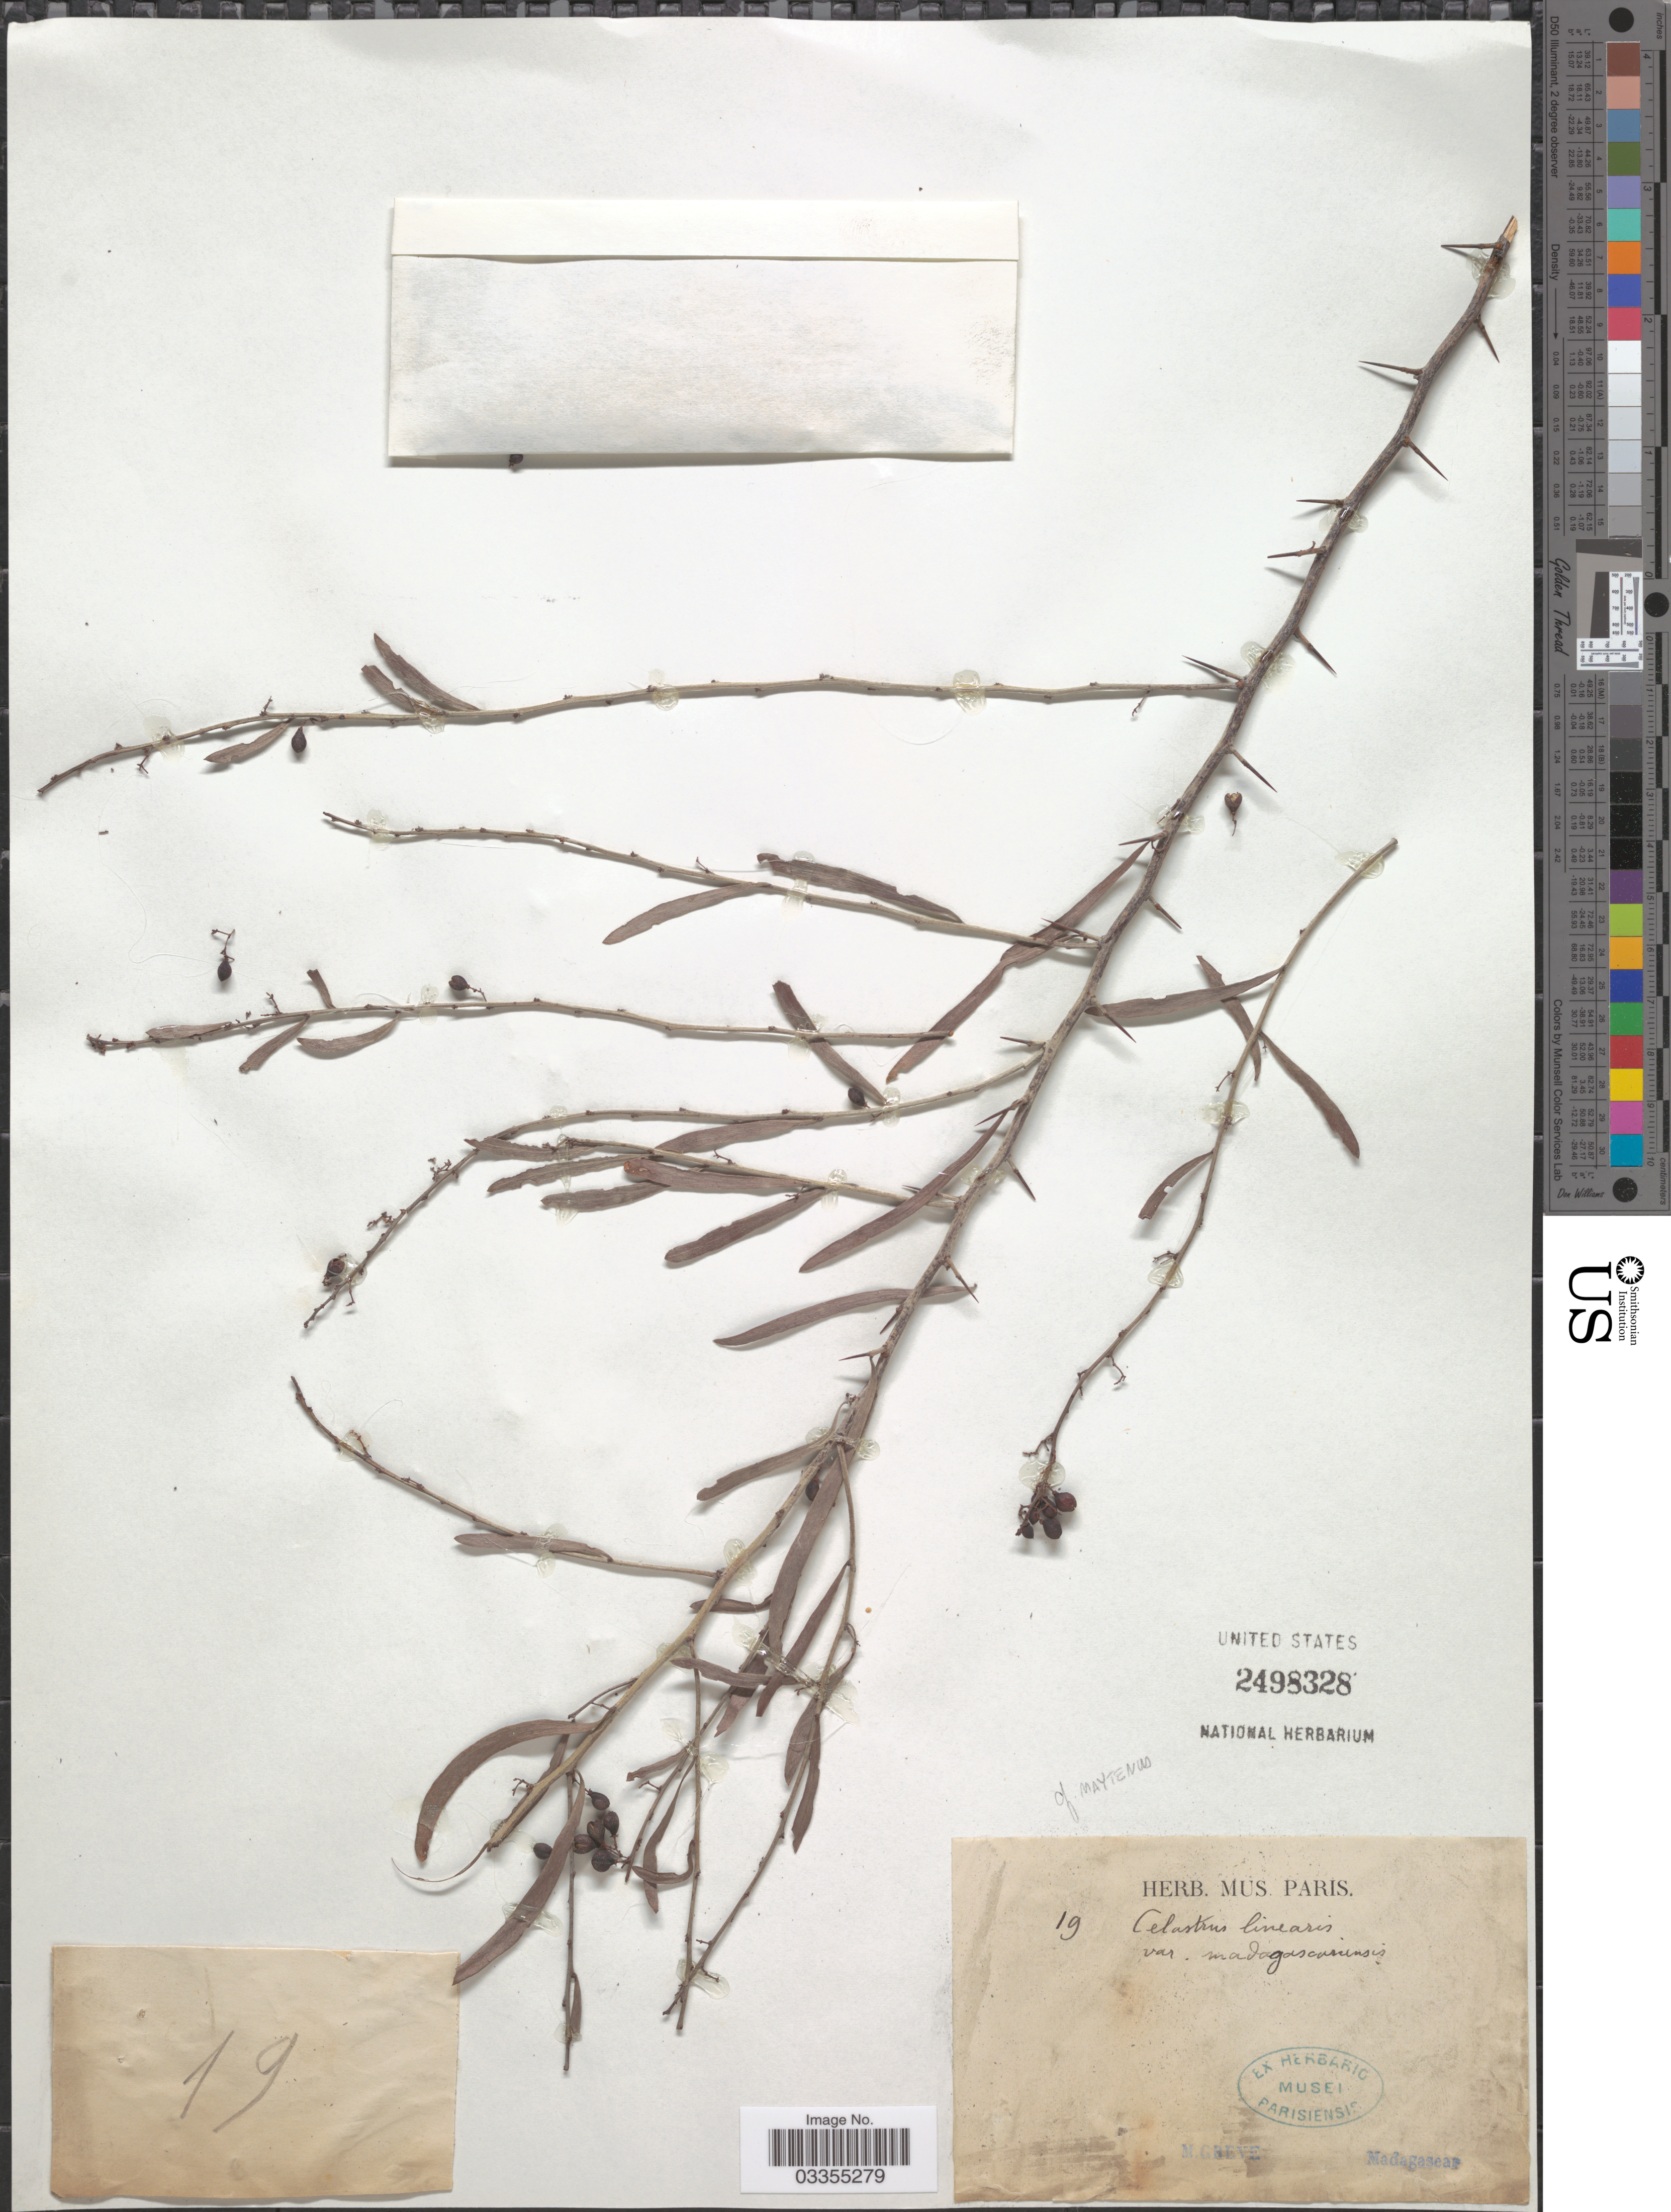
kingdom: Plantae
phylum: Tracheophyta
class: Magnoliopsida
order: Celastrales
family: Celastraceae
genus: Gymnosporia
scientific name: Gymnosporia linearis subsp. madagascariensis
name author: (Drake) Jordaan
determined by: Strong, Mark T., (BOT), Smithsonian Institution - National Museum of Natural History (UNITED STATES)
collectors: M. Greve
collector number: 19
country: Madagascar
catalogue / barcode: US 2498328